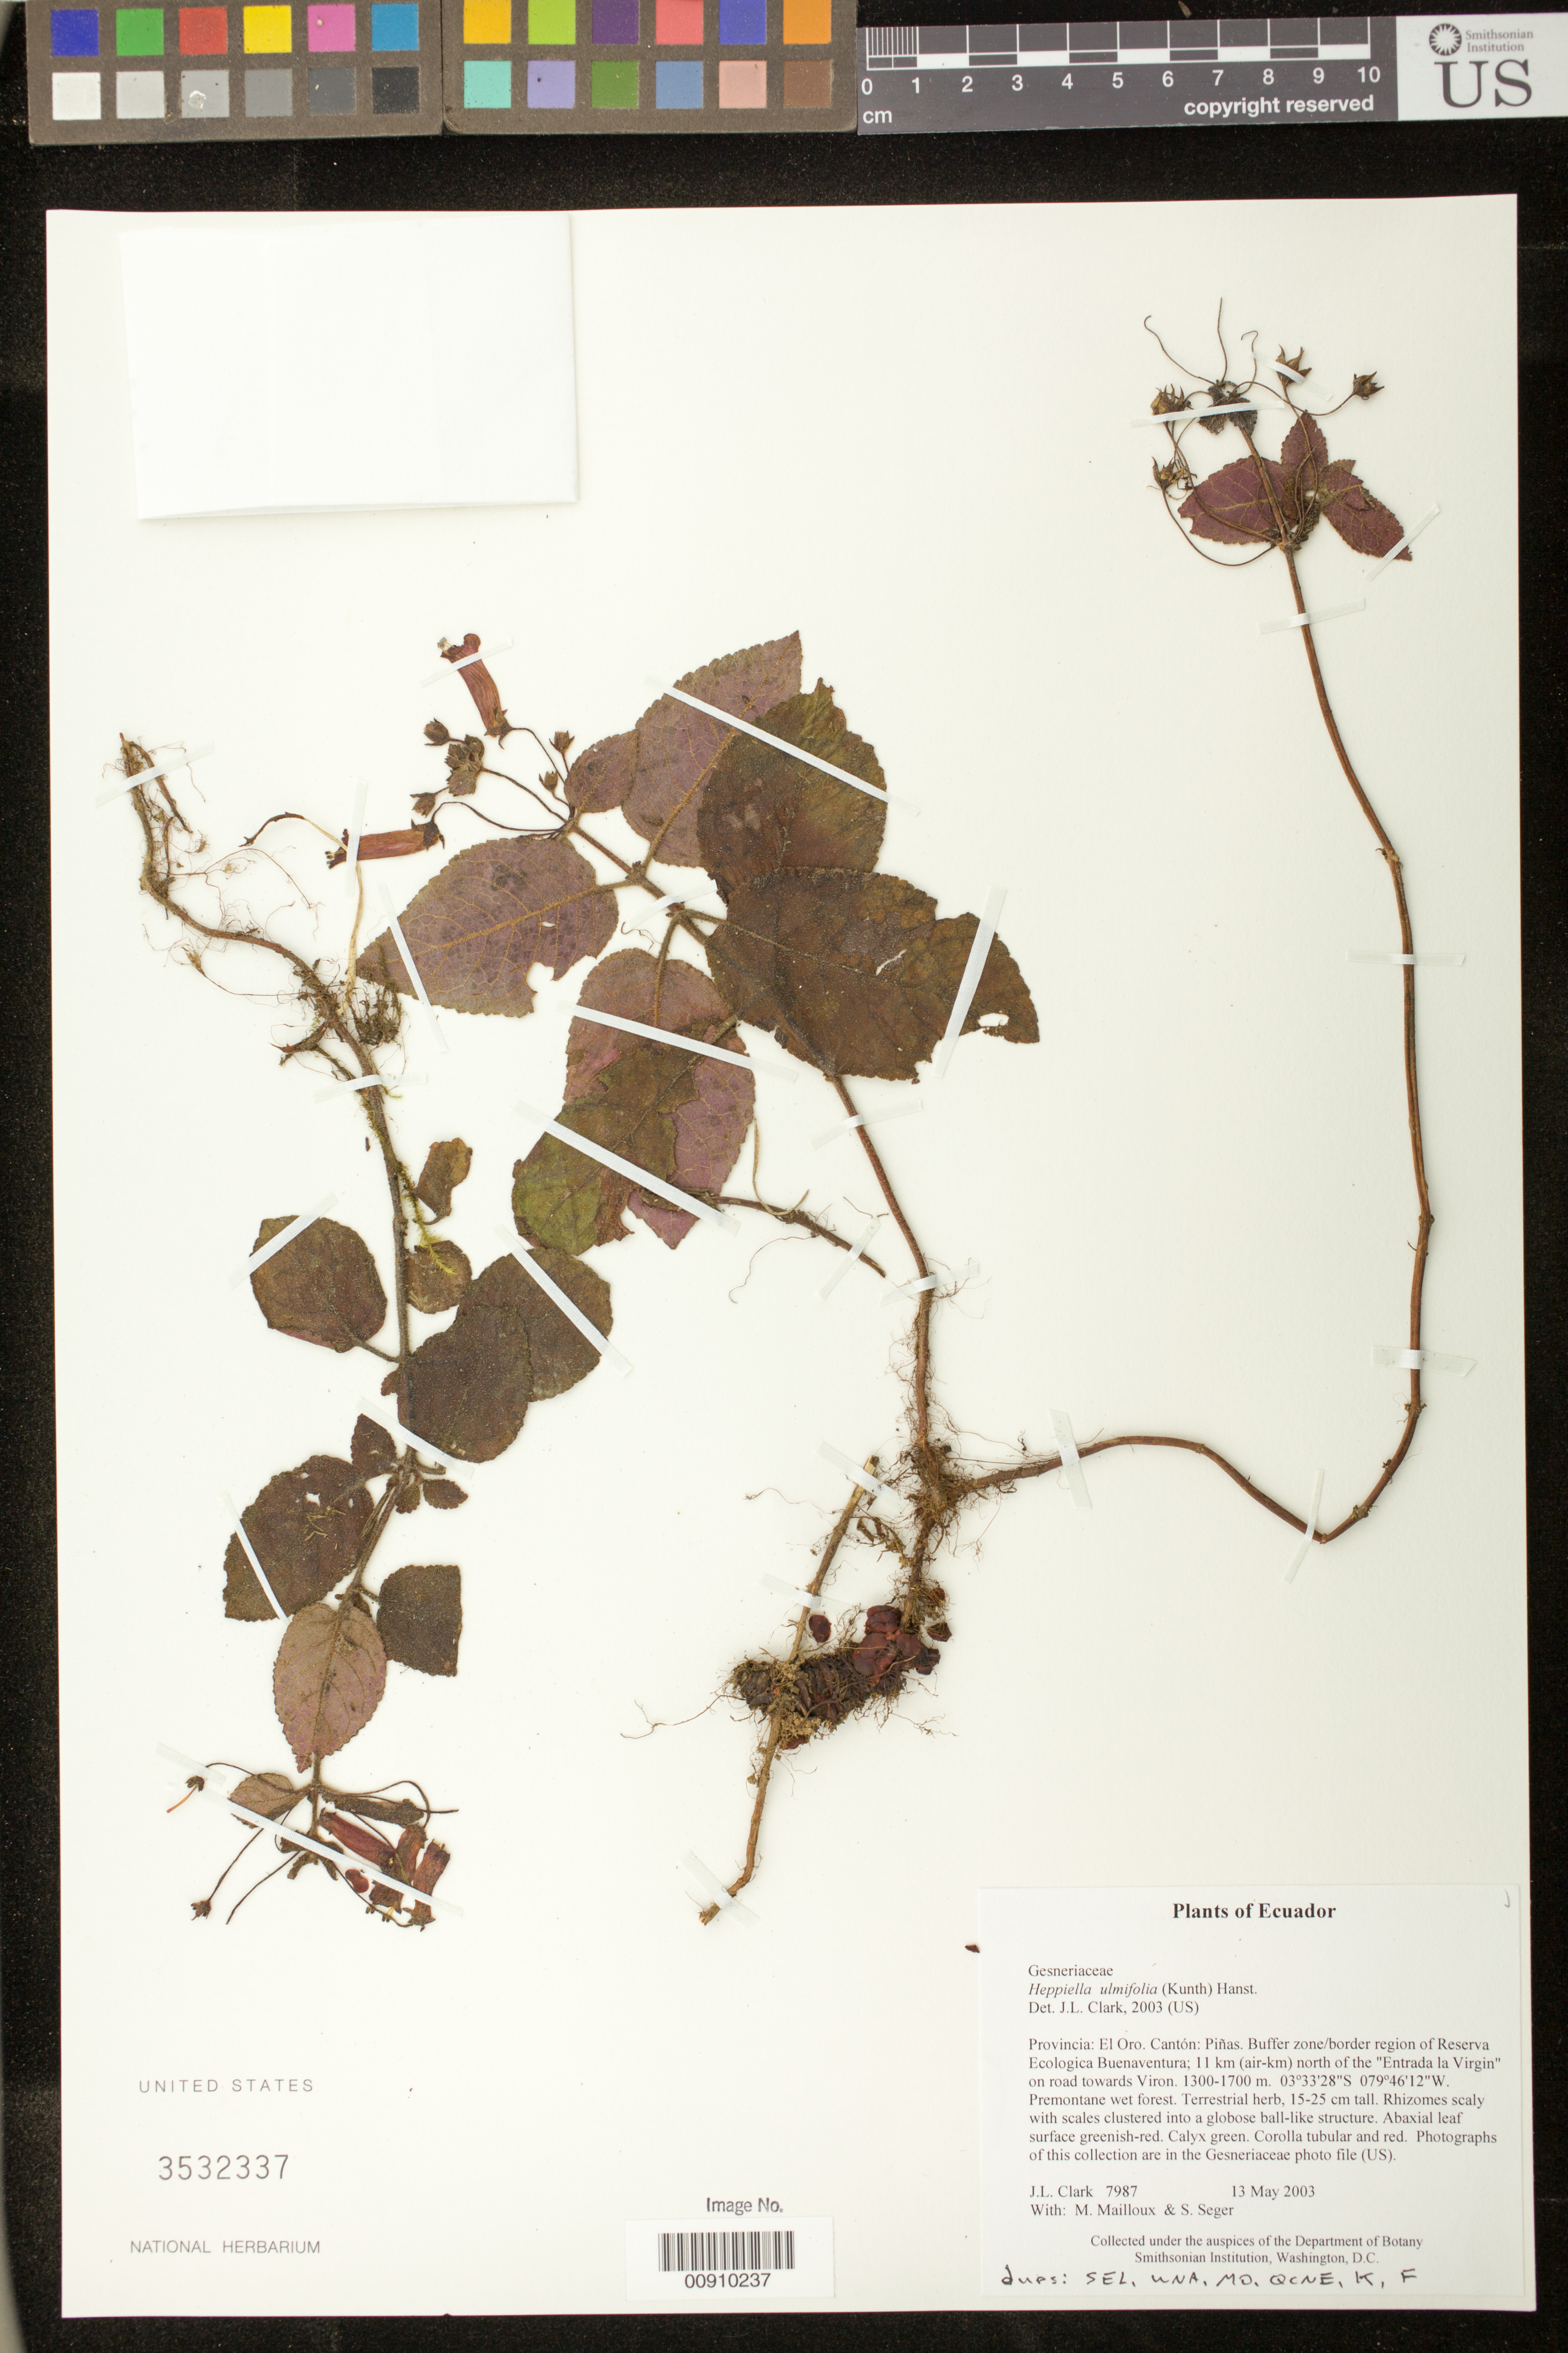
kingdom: Plantae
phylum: Tracheophyta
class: Magnoliopsida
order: Lamiales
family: Gesneriaceae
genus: Heppiella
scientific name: Heppiella ulmifolia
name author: (Kunth) Hanst.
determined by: Clark, J. L., (SEL), The Marie Selby Botanical Garden (UNITED STATES)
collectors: J. L. Clark, M. Mailloux & S. Seger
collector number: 7987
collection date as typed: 13 May 2003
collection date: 2003-05-13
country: Ecuador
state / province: El Oro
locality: Piñas. Buffer zone/border region of Reserva Ecologica Buenaventura; 11 km (air-km) north of the "Entrada la Virgin" on road towards Viron.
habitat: Premontane wet forest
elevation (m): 1300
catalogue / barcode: US 3532337